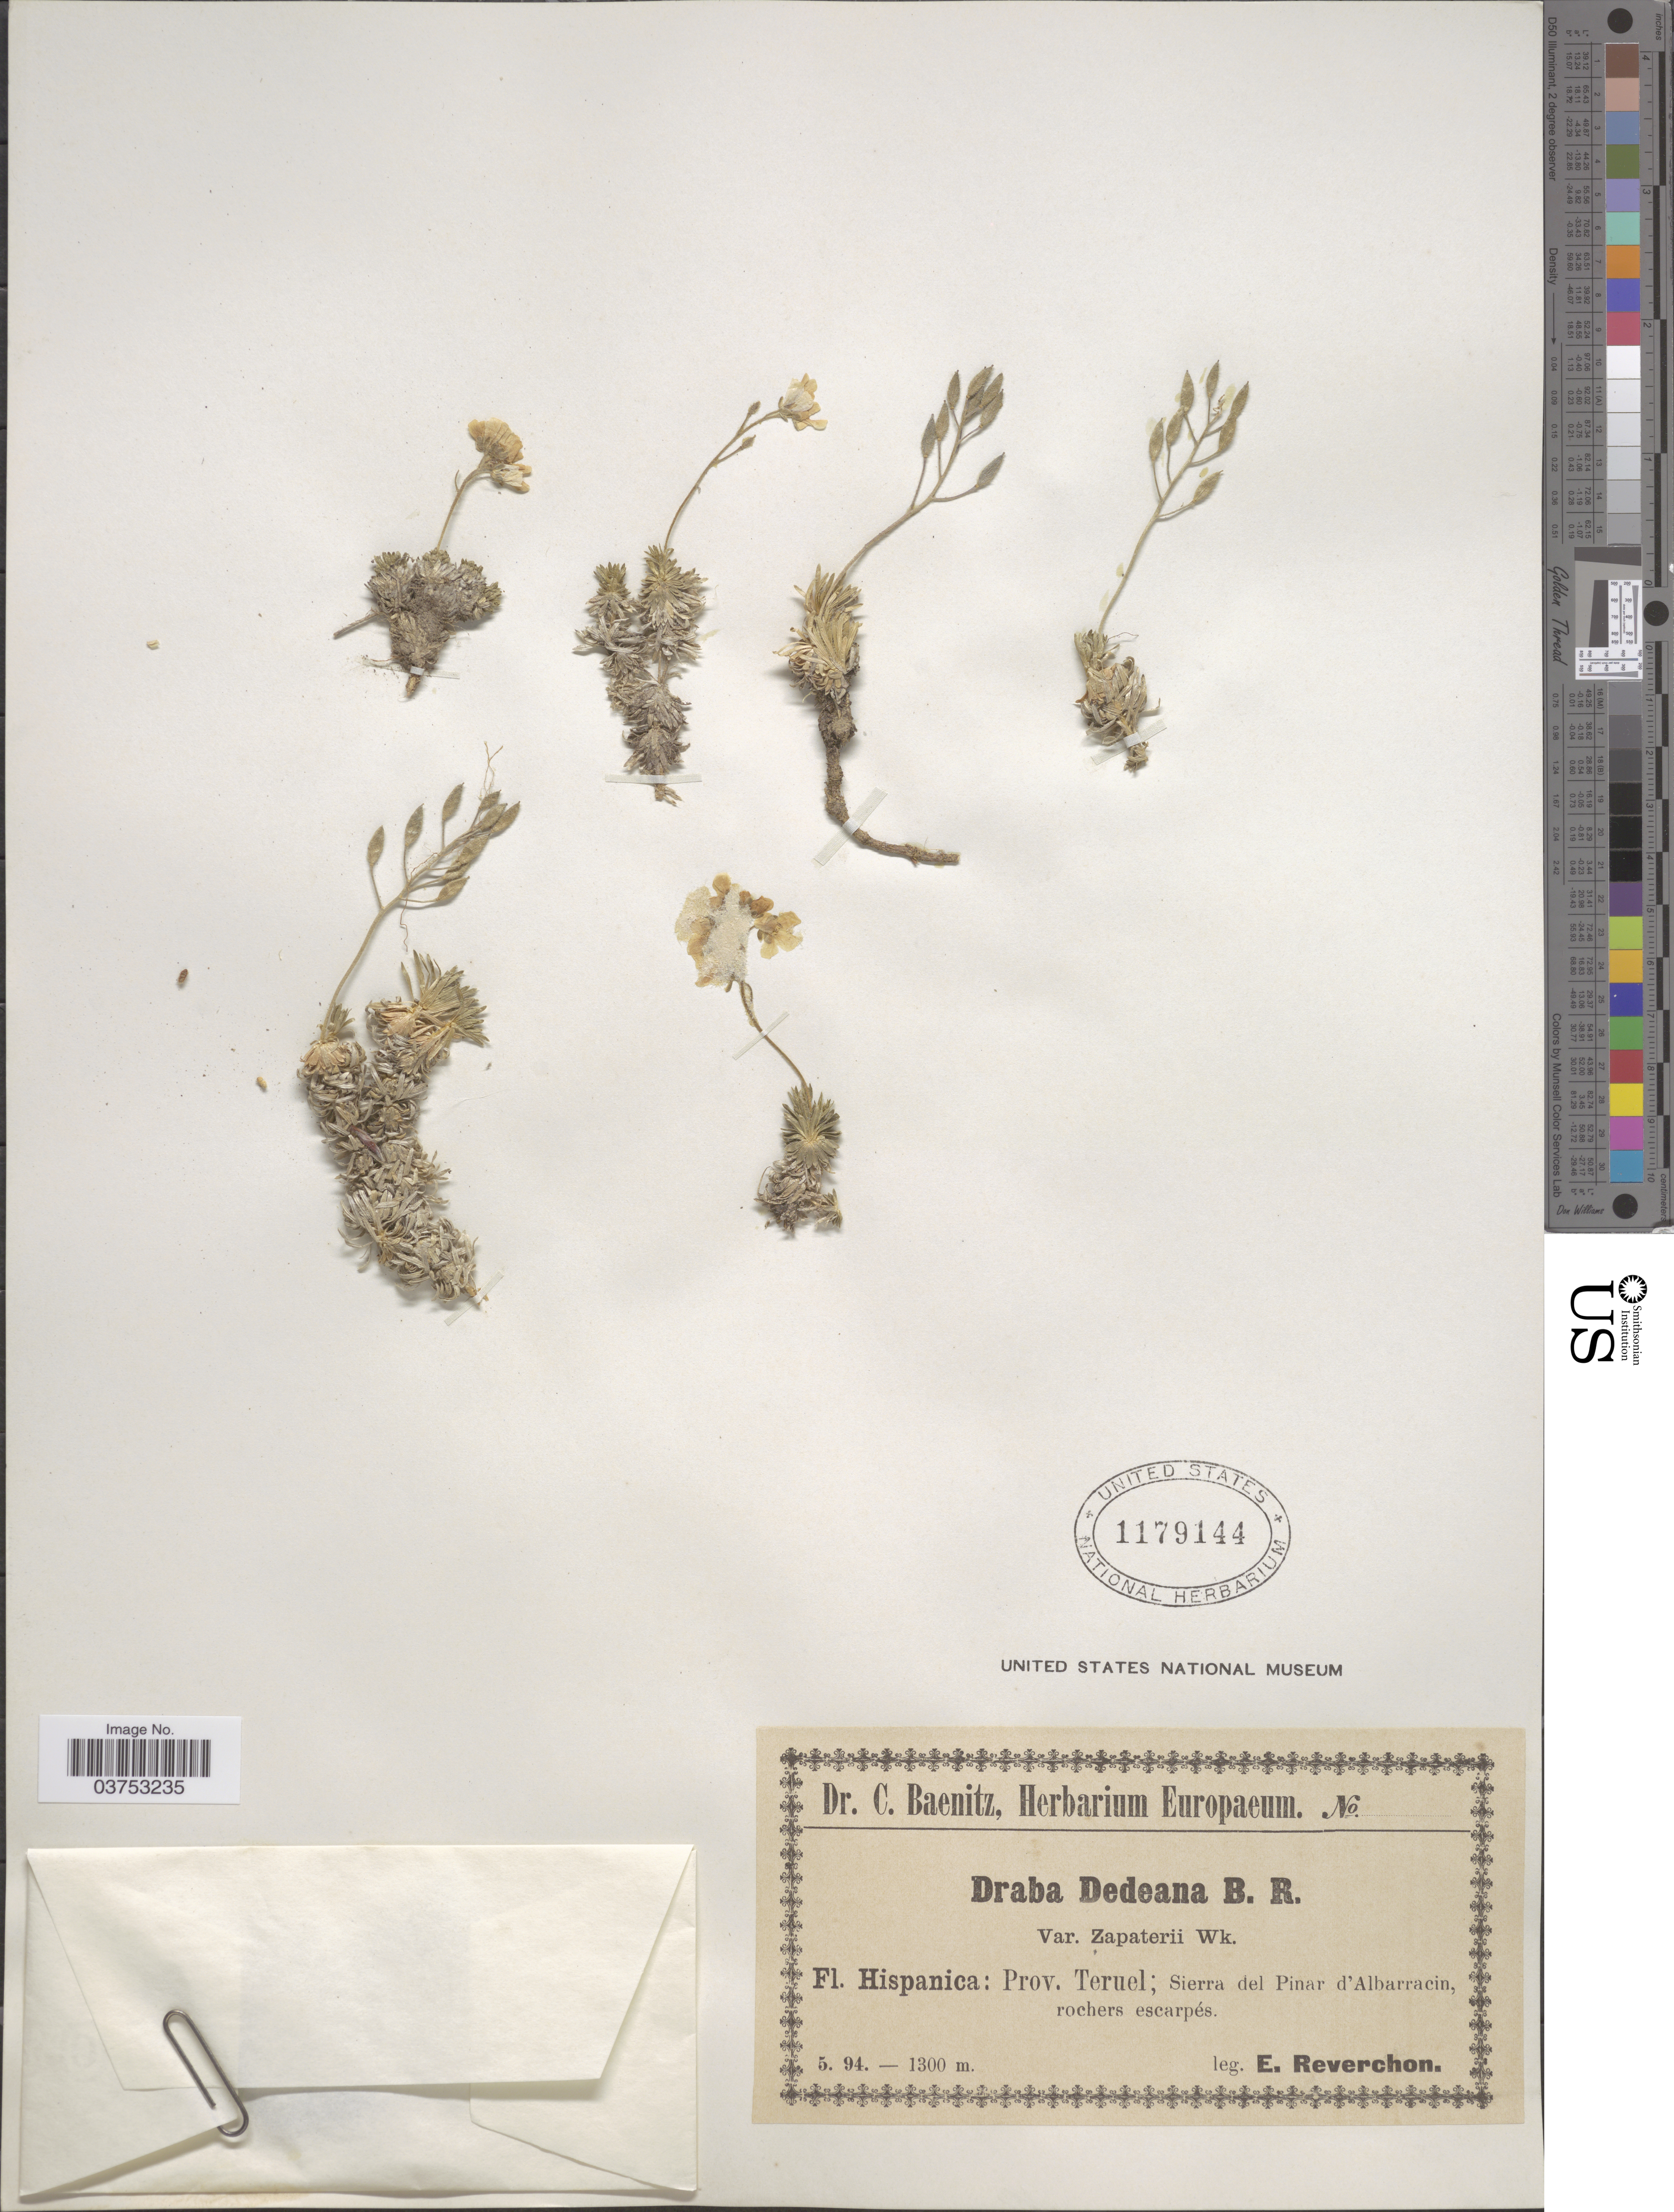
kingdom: Plantae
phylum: Tracheophyta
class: Magnoliopsida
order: Brassicales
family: Brassicaceae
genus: Draba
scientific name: Draba dedeana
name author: Boiss. & Reut.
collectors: E. Reverchon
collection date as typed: Transcribed d/m/y: /5/94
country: Spain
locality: Hispanica: Prov. Teruel; Sierra del Pinar d'Albarracin, rochers escarpés.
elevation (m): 1300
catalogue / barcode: US 1179144